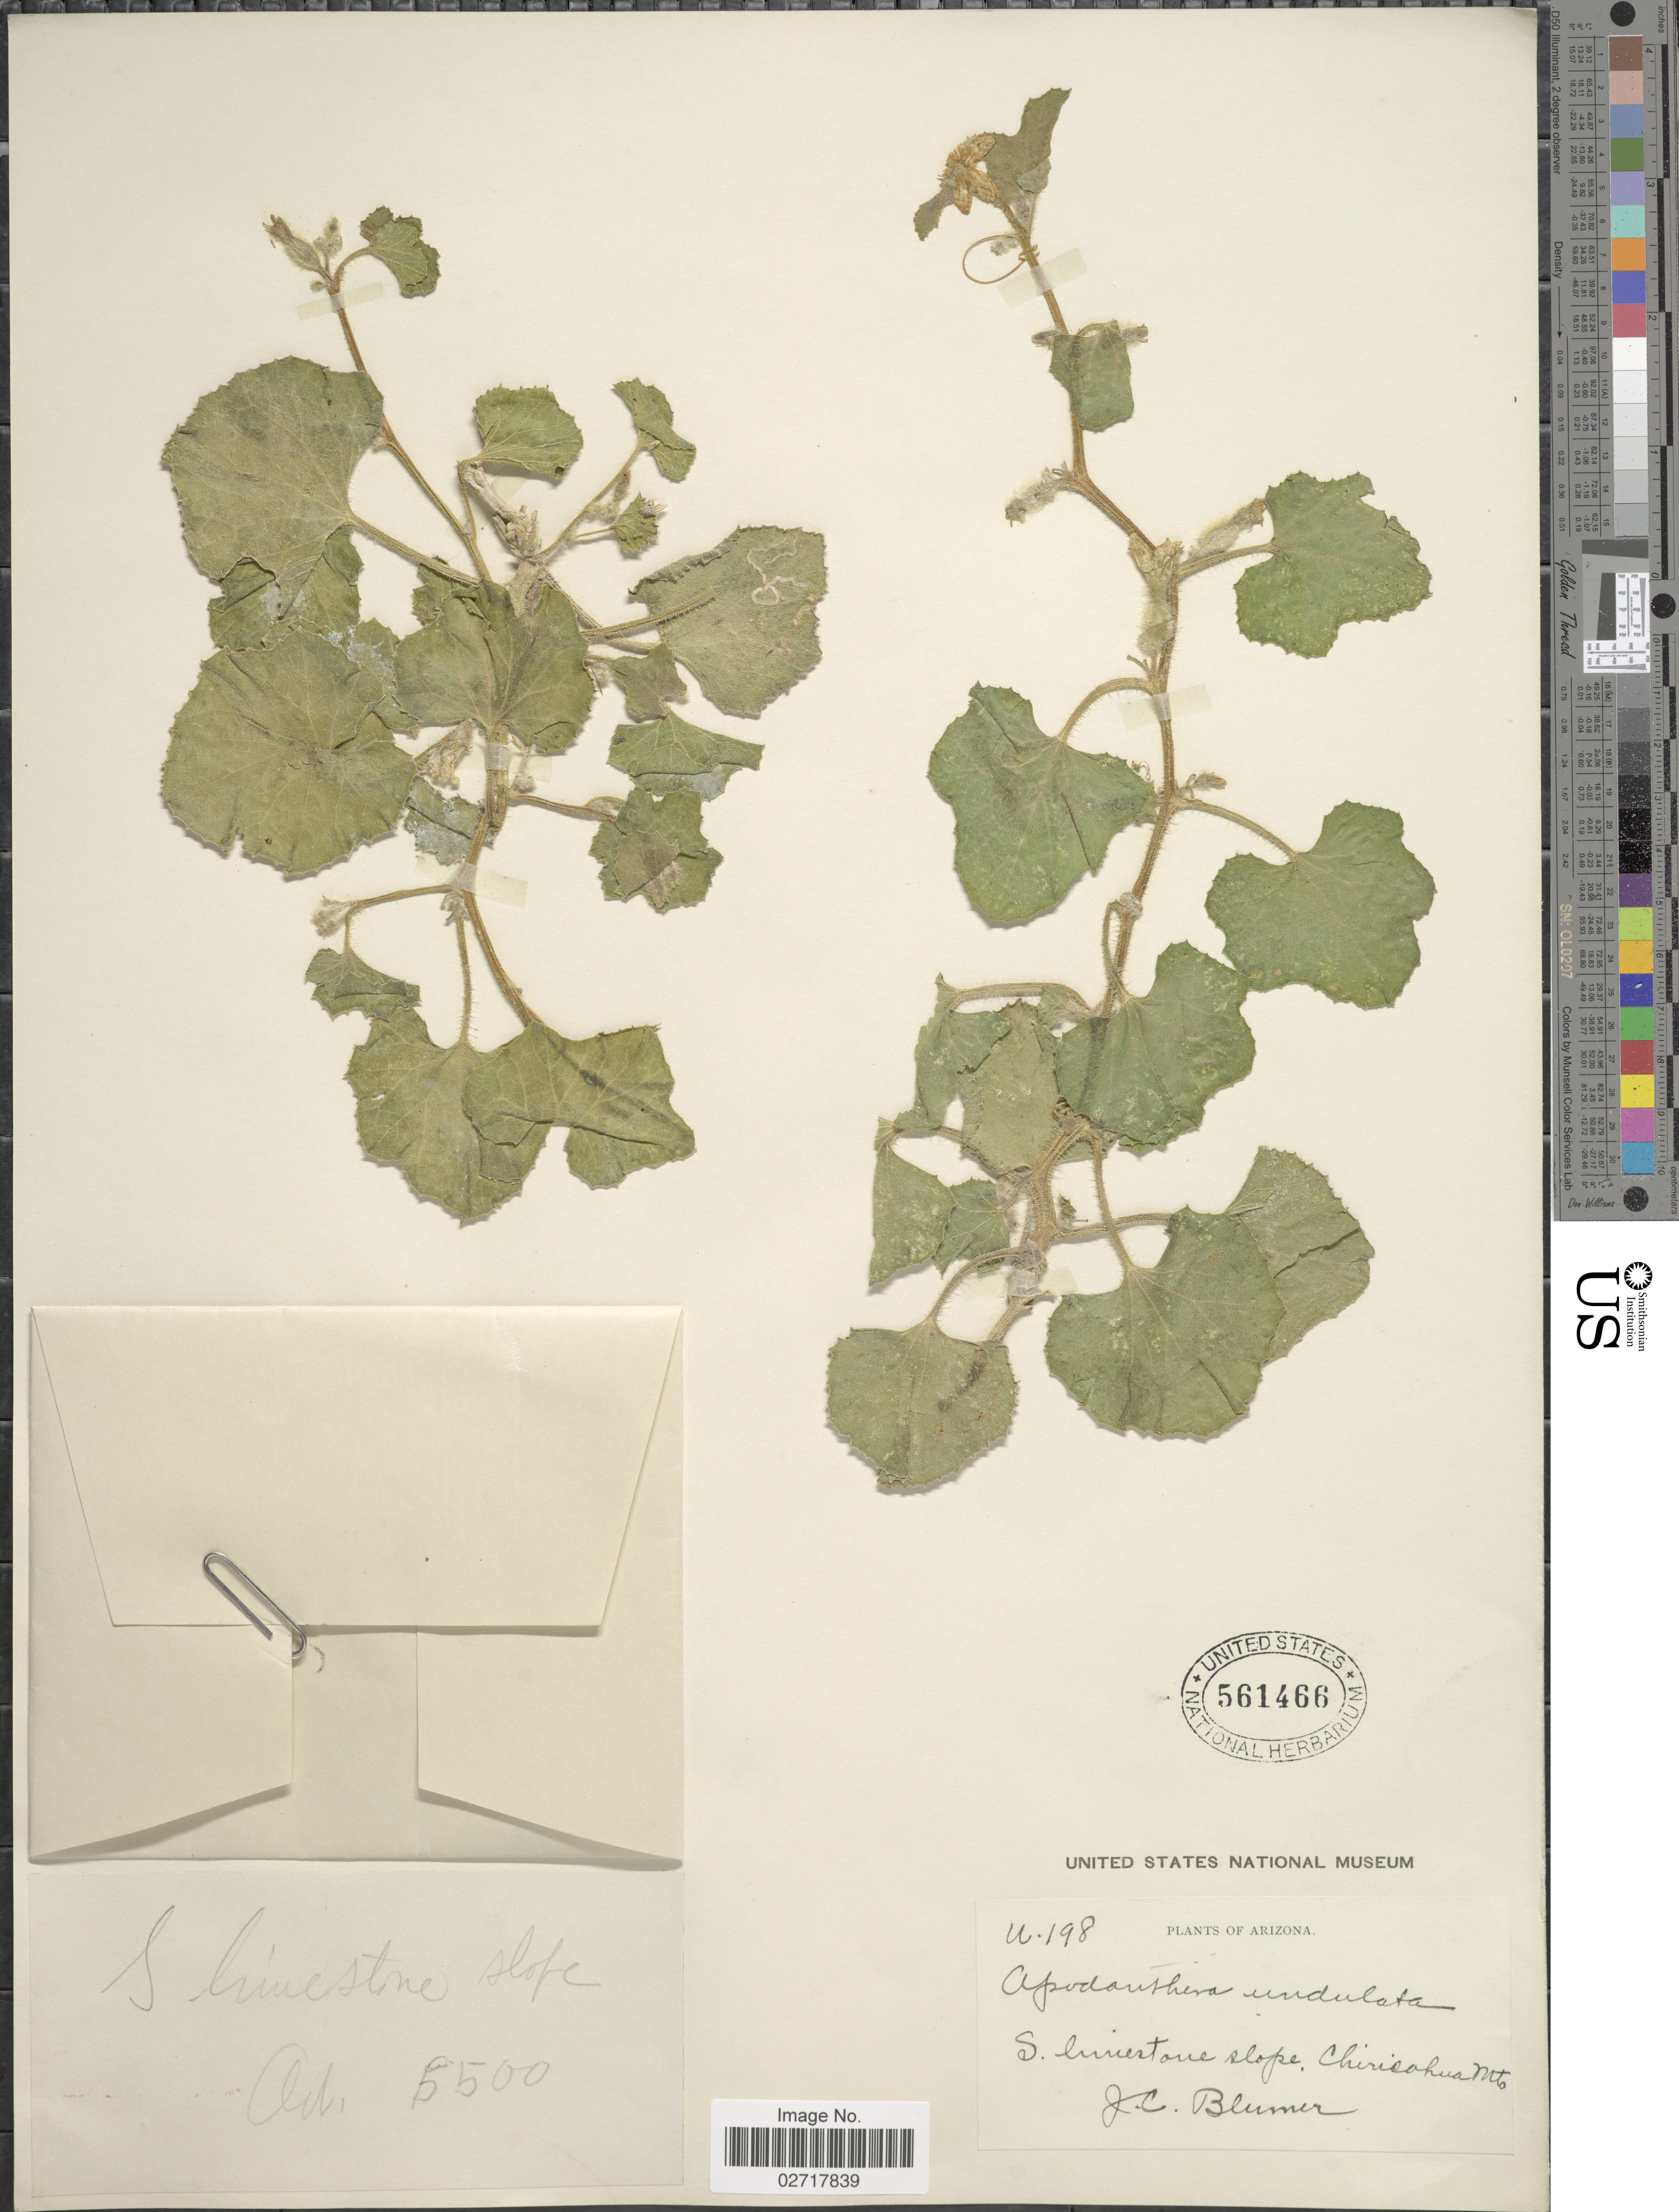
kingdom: Plantae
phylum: Tracheophyta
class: Magnoliopsida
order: Cucurbitales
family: Cucurbitaceae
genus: Apodanthera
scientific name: Apodanthera undulata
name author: A. Gray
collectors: J. C. Blumer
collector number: U198?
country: United States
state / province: Arizona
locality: S. limestone slopes, Chiricahua Mts.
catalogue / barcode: US 561466